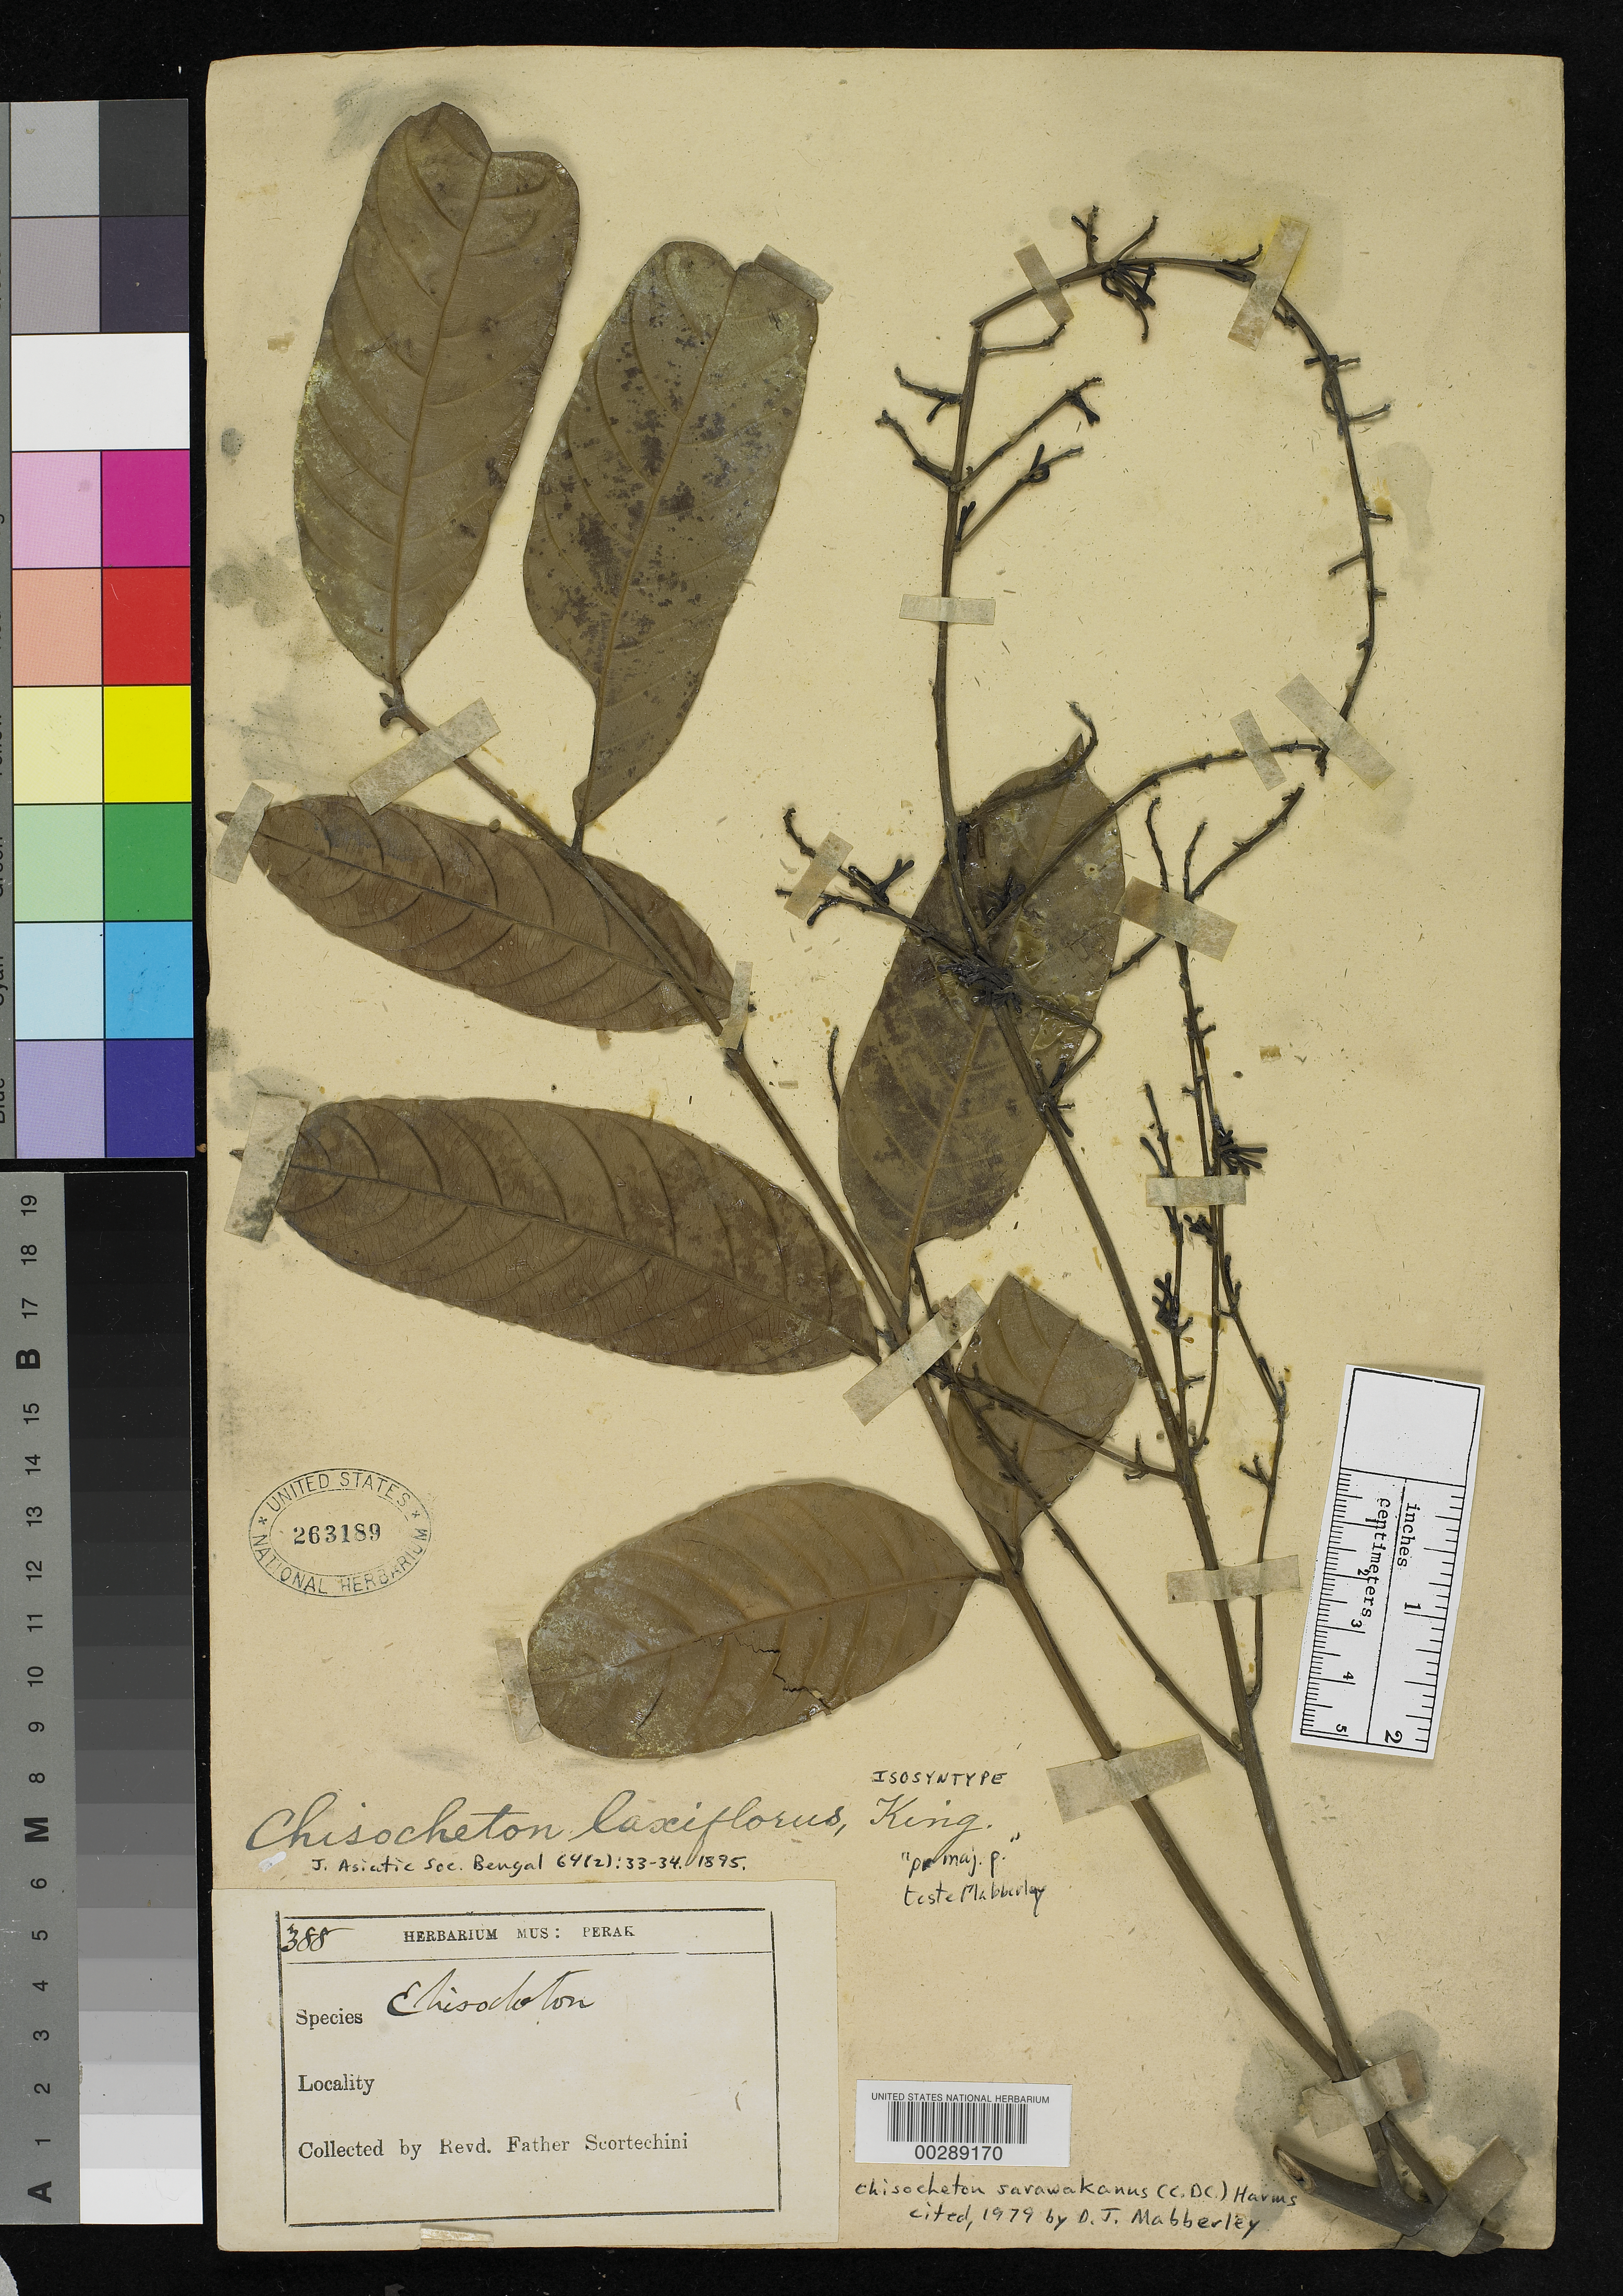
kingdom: Plantae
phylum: Tracheophyta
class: Magnoliopsida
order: Sapindales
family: Meliaceae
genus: Chisocheton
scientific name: Chisocheton laxiflorus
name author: King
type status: Isosyntype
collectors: B. Scortechini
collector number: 388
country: Malaysia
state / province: Perak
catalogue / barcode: US 263189